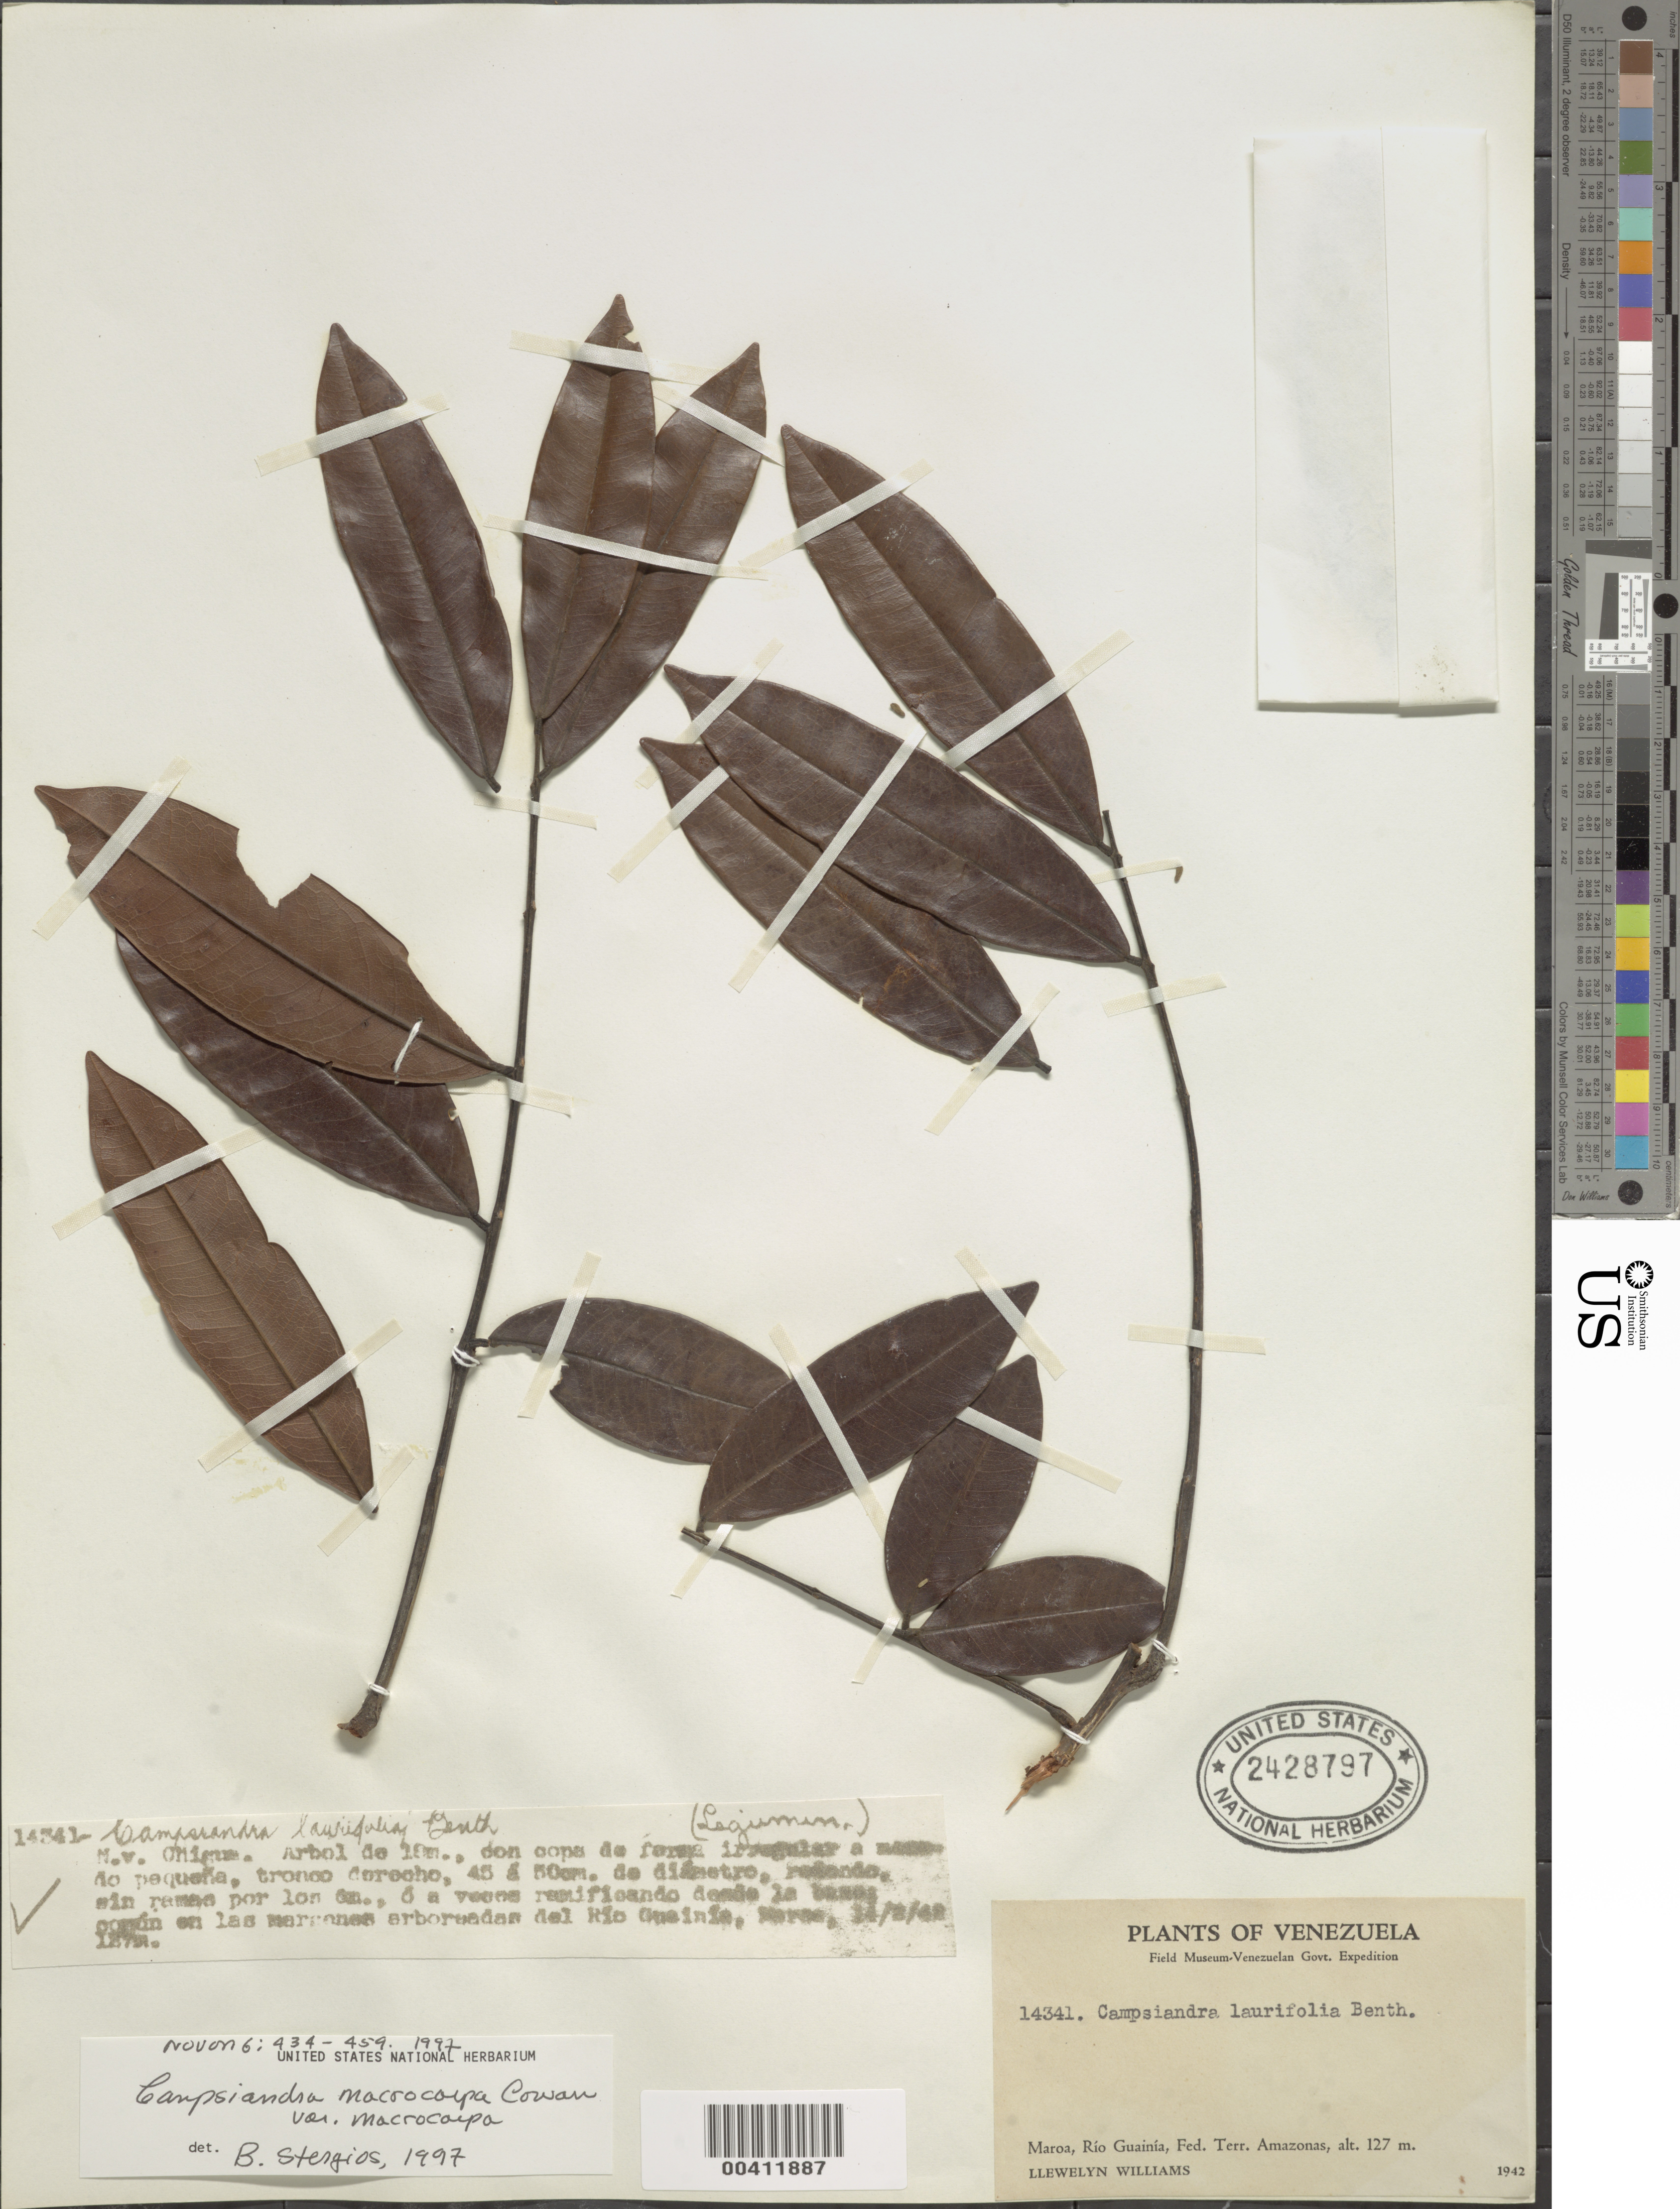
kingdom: Plantae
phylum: Tracheophyta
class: Magnoliopsida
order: Fabales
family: Fabaceae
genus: Campsiandra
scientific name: Campsiandra macrocarpa var. macrocarpa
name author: R.S. Cowan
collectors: Ll. Williams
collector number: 14341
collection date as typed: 14 Feb 1942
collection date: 1942-02-14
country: Venezuela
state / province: Amazonas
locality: Maroa, rio guainia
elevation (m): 127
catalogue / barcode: US 2428797